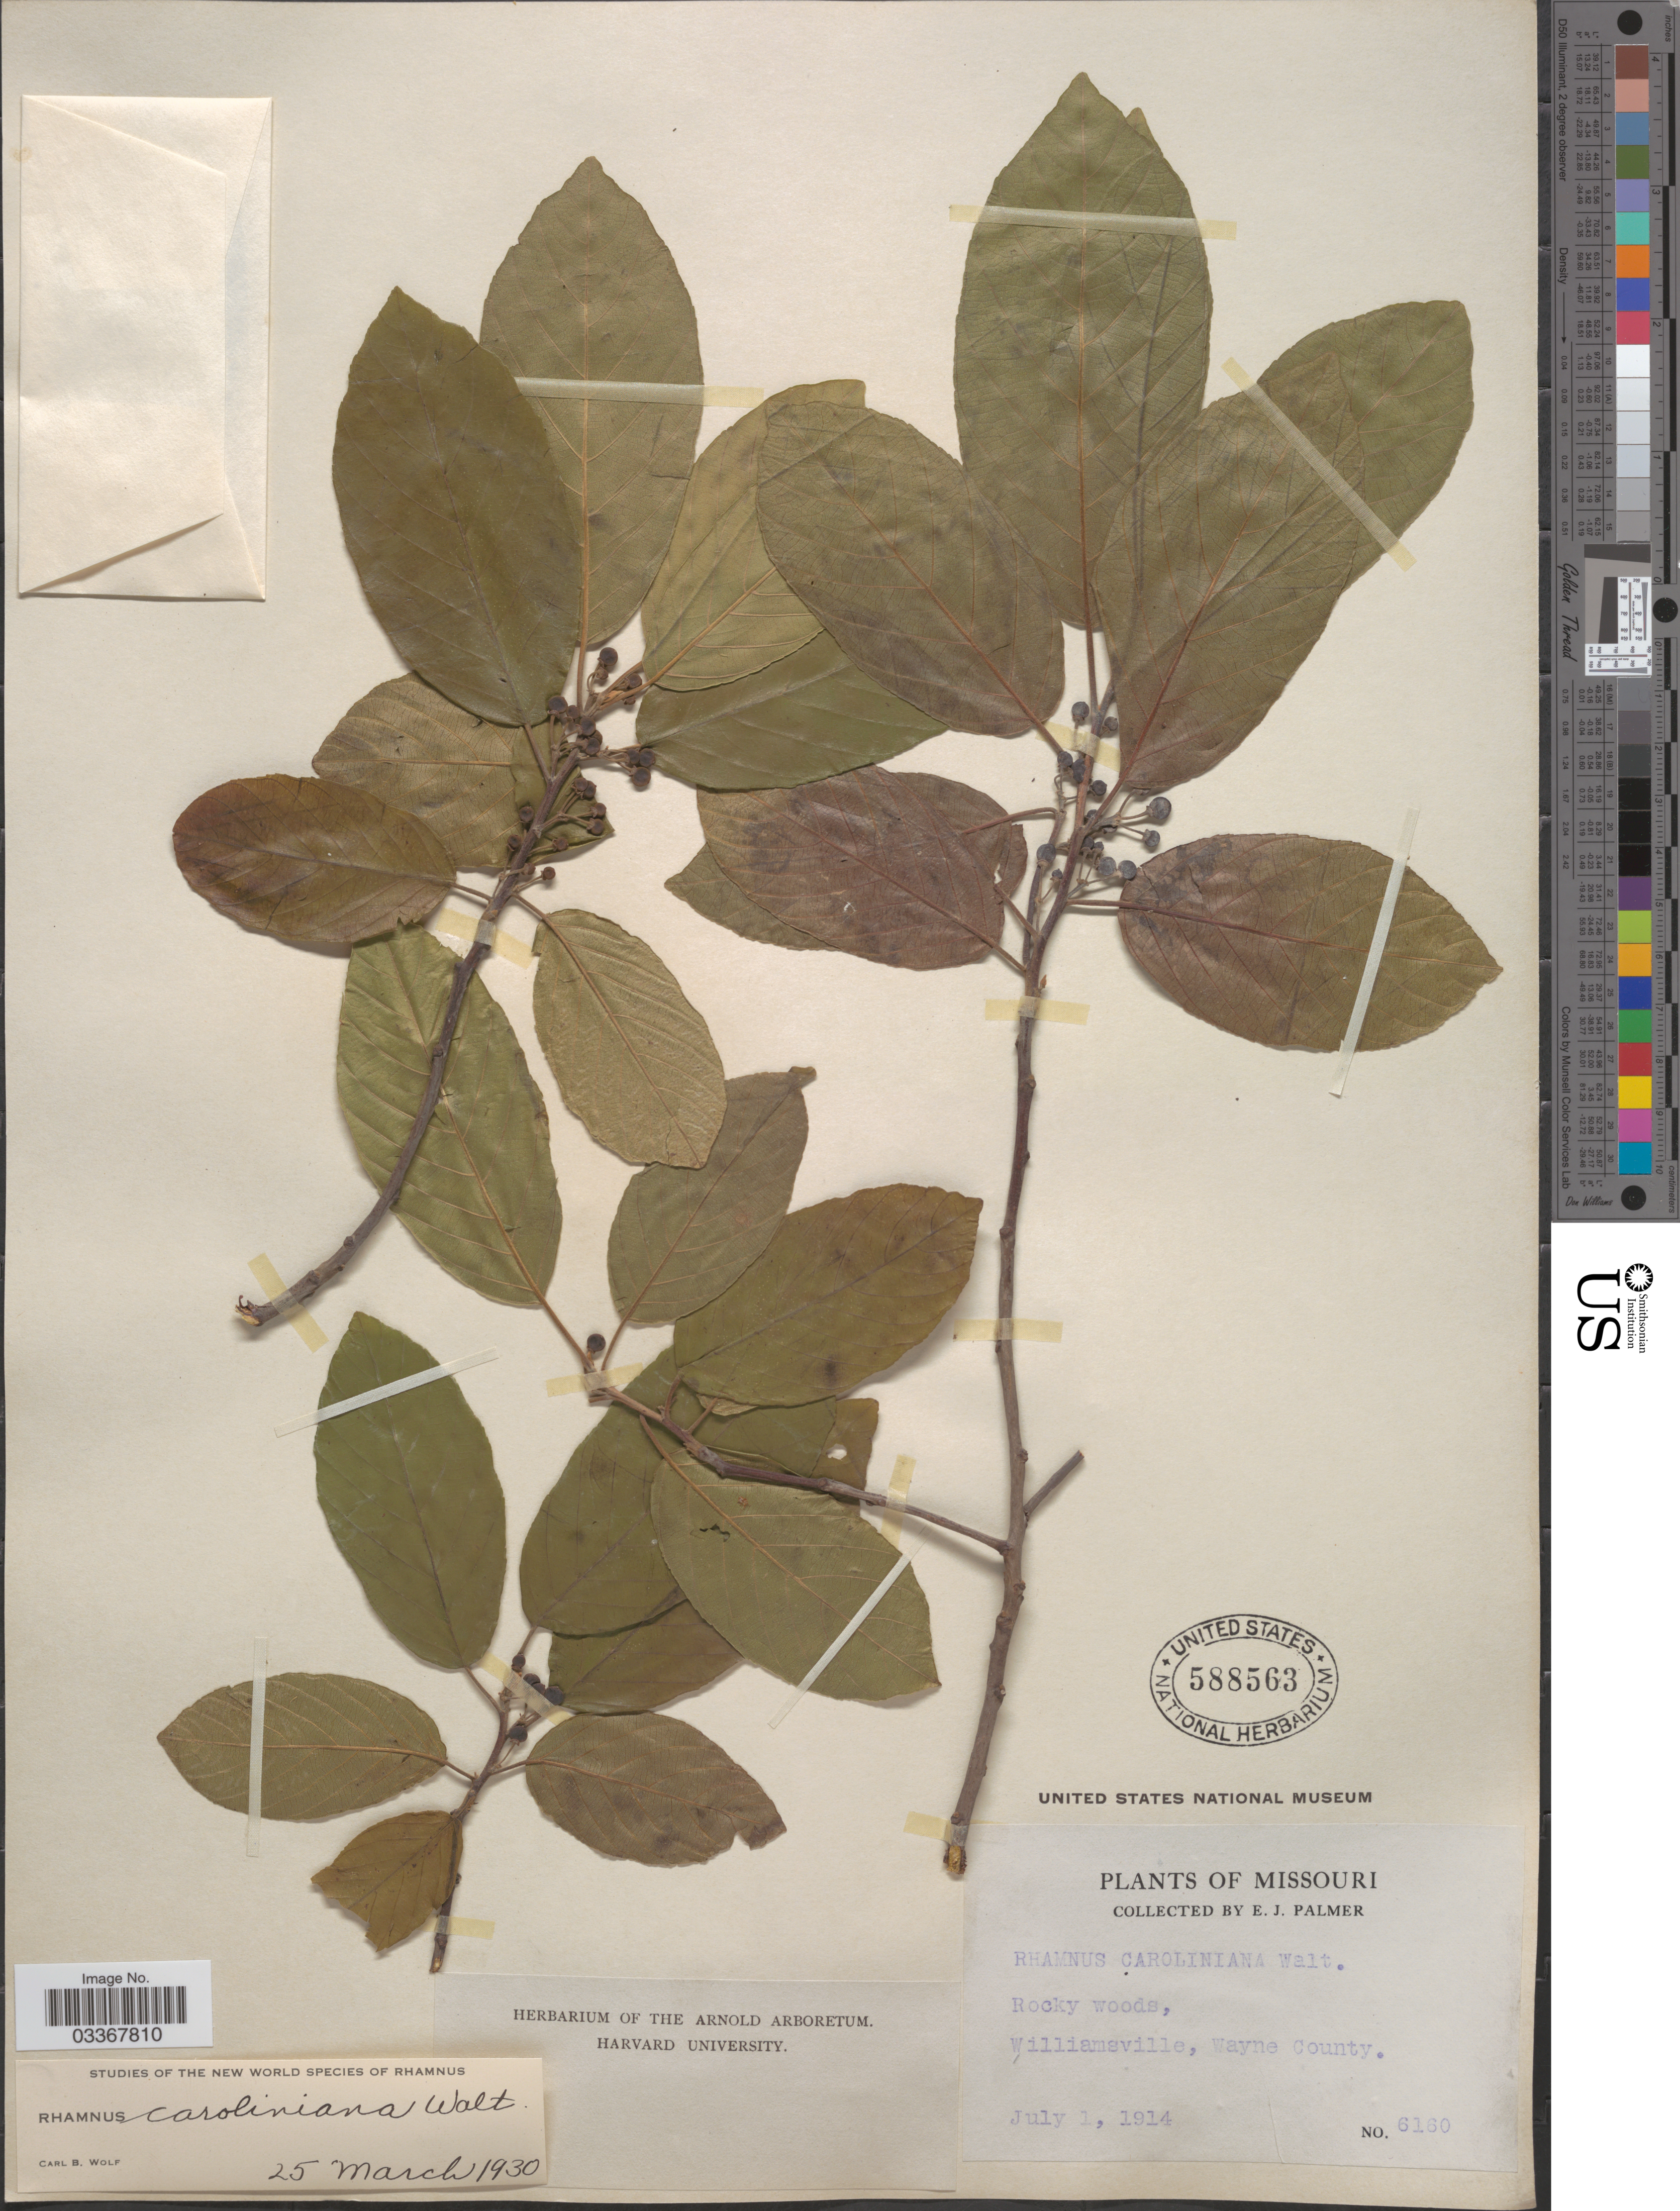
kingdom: Plantae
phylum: Tracheophyta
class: Magnoliopsida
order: Rosales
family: Rhamnaceae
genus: Frangula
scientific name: Frangula caroliniana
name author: (Walter) A. Gray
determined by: Strong, Mark T., (BOT), Smithsonian Institution - National Museum of Natural History (UNITED STATES)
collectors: E. J. Palmer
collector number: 6160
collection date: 1914-07-01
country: United States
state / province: Missouri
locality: Williamsville, Wayne County.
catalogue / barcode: US 588563